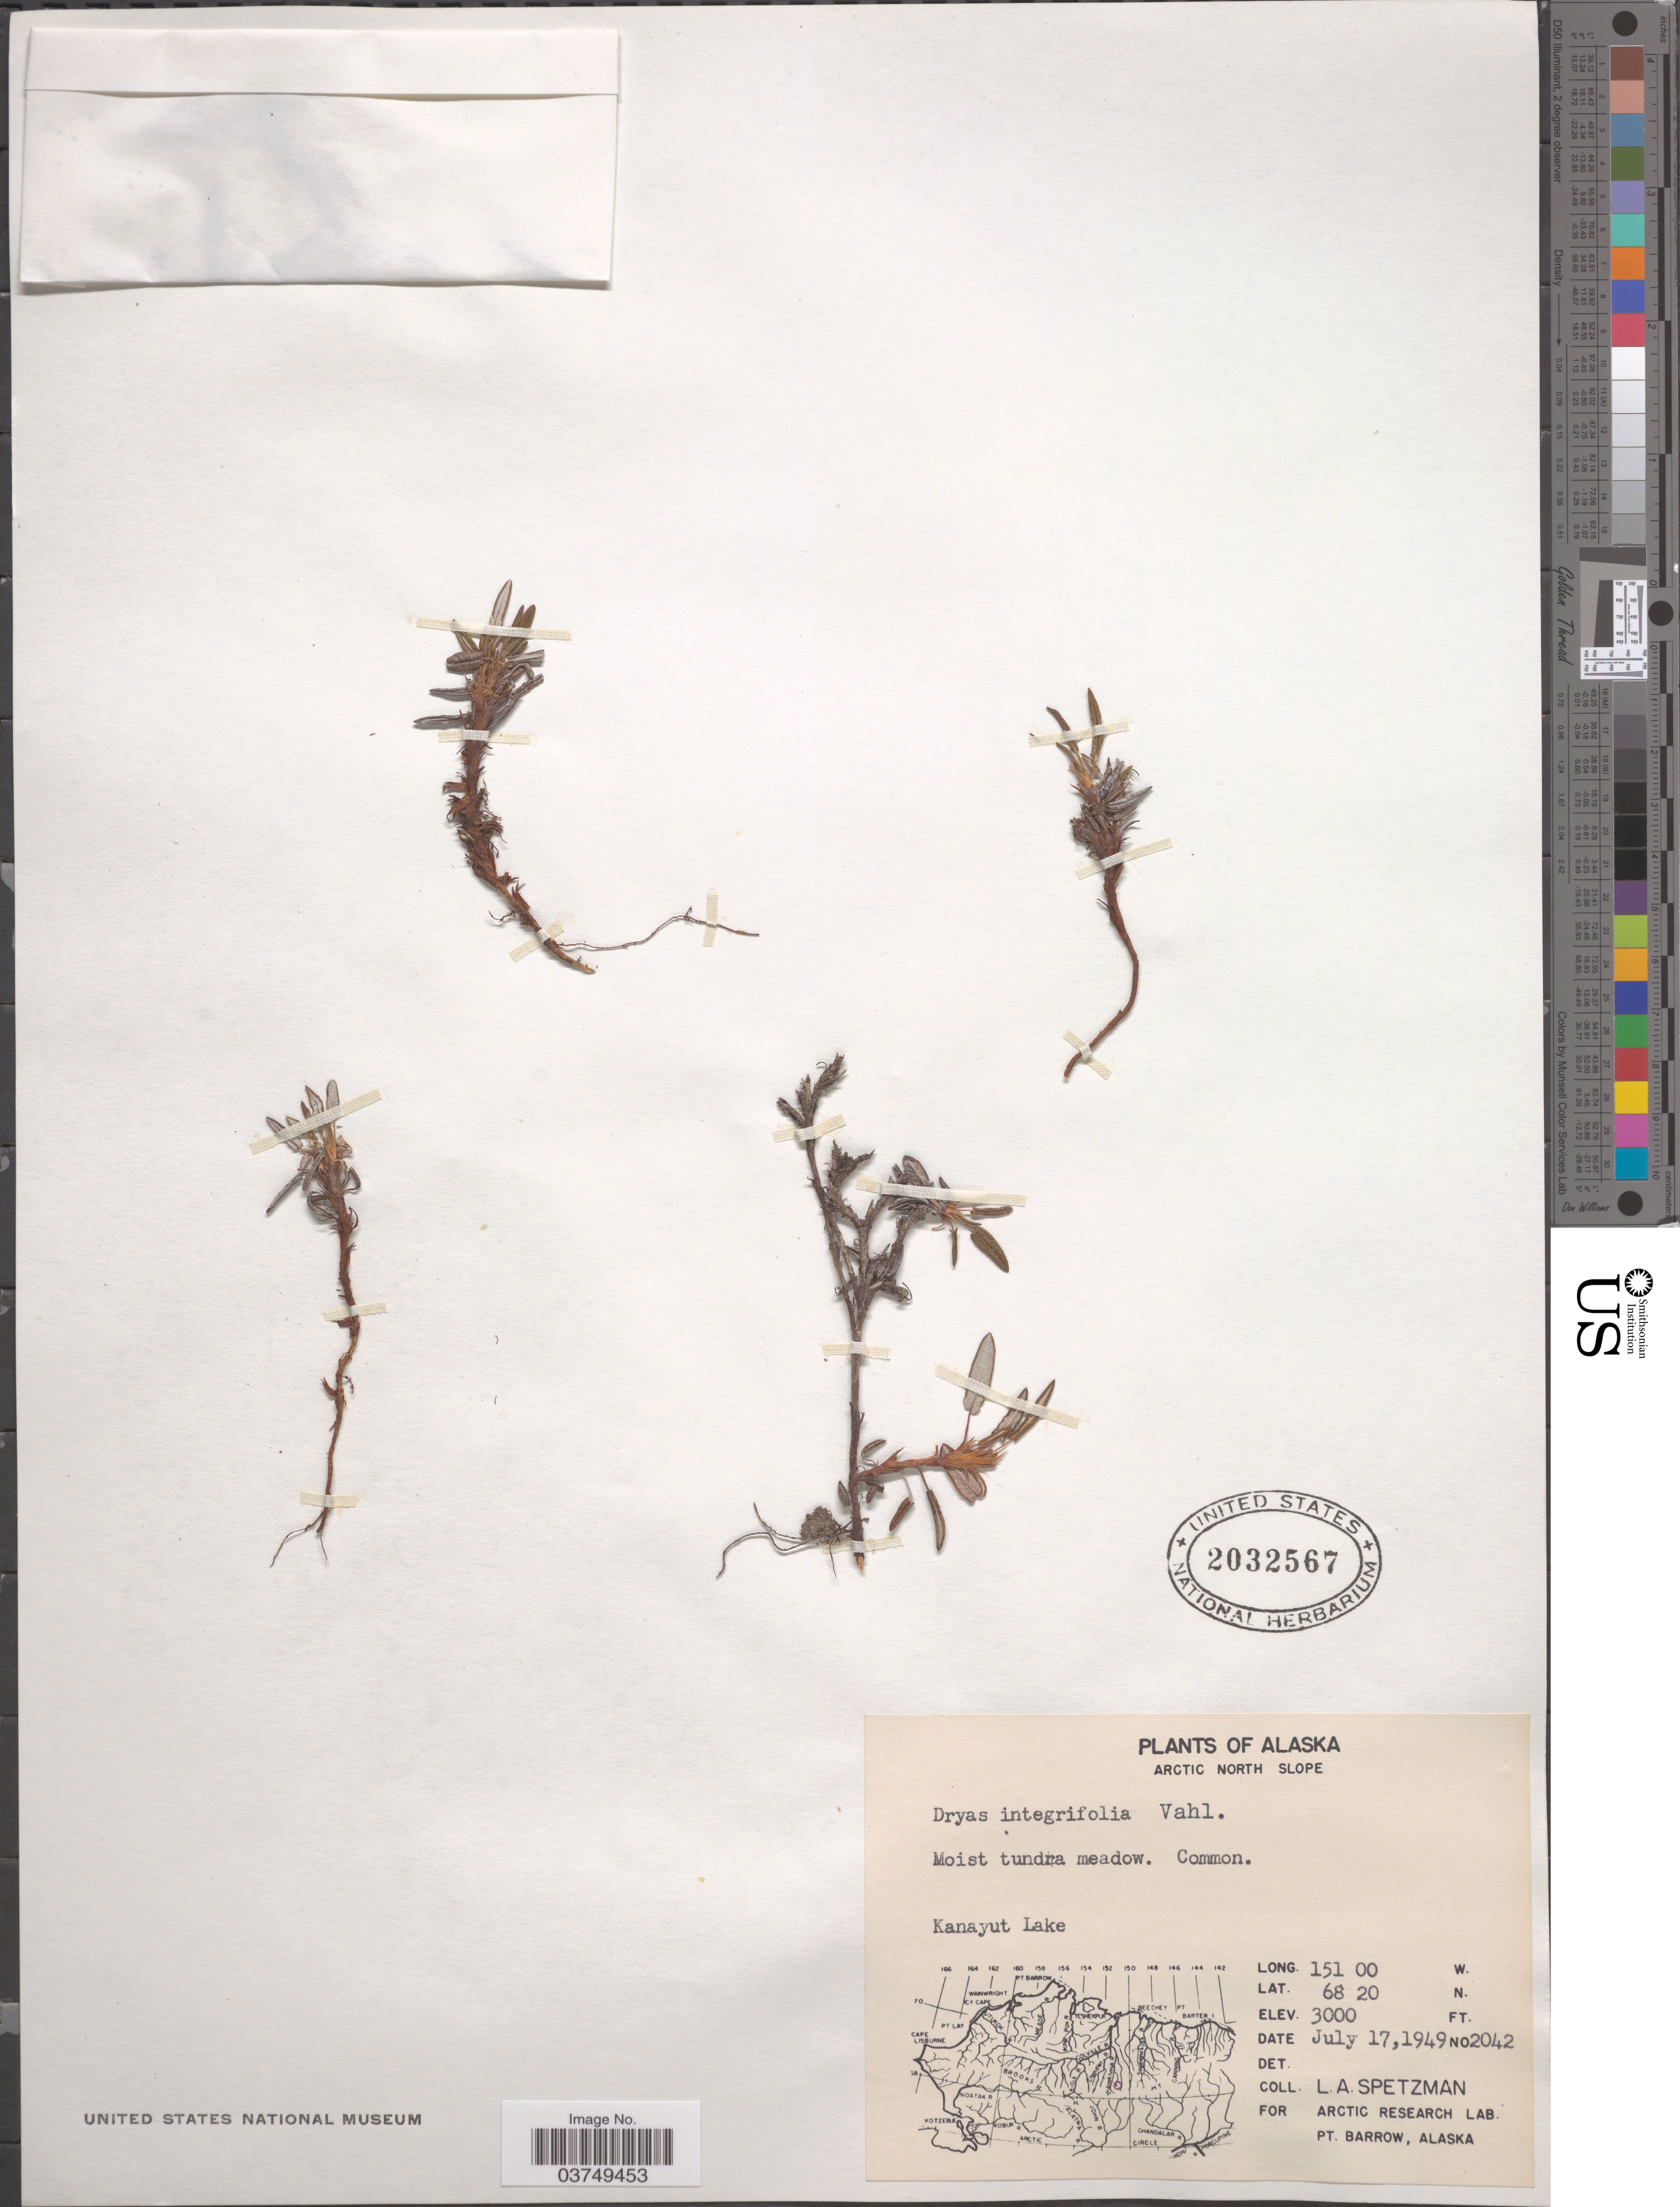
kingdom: Plantae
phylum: Tracheophyta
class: Magnoliopsida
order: Rosales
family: Rosaceae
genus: Dryas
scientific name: Dryas integrifolia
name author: Vahl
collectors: L. Spetzman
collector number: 2042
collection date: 1949-07-17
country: United States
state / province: Alaska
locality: Arctic North Slope. Kanayut Lake.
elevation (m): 914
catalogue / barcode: US 2032567